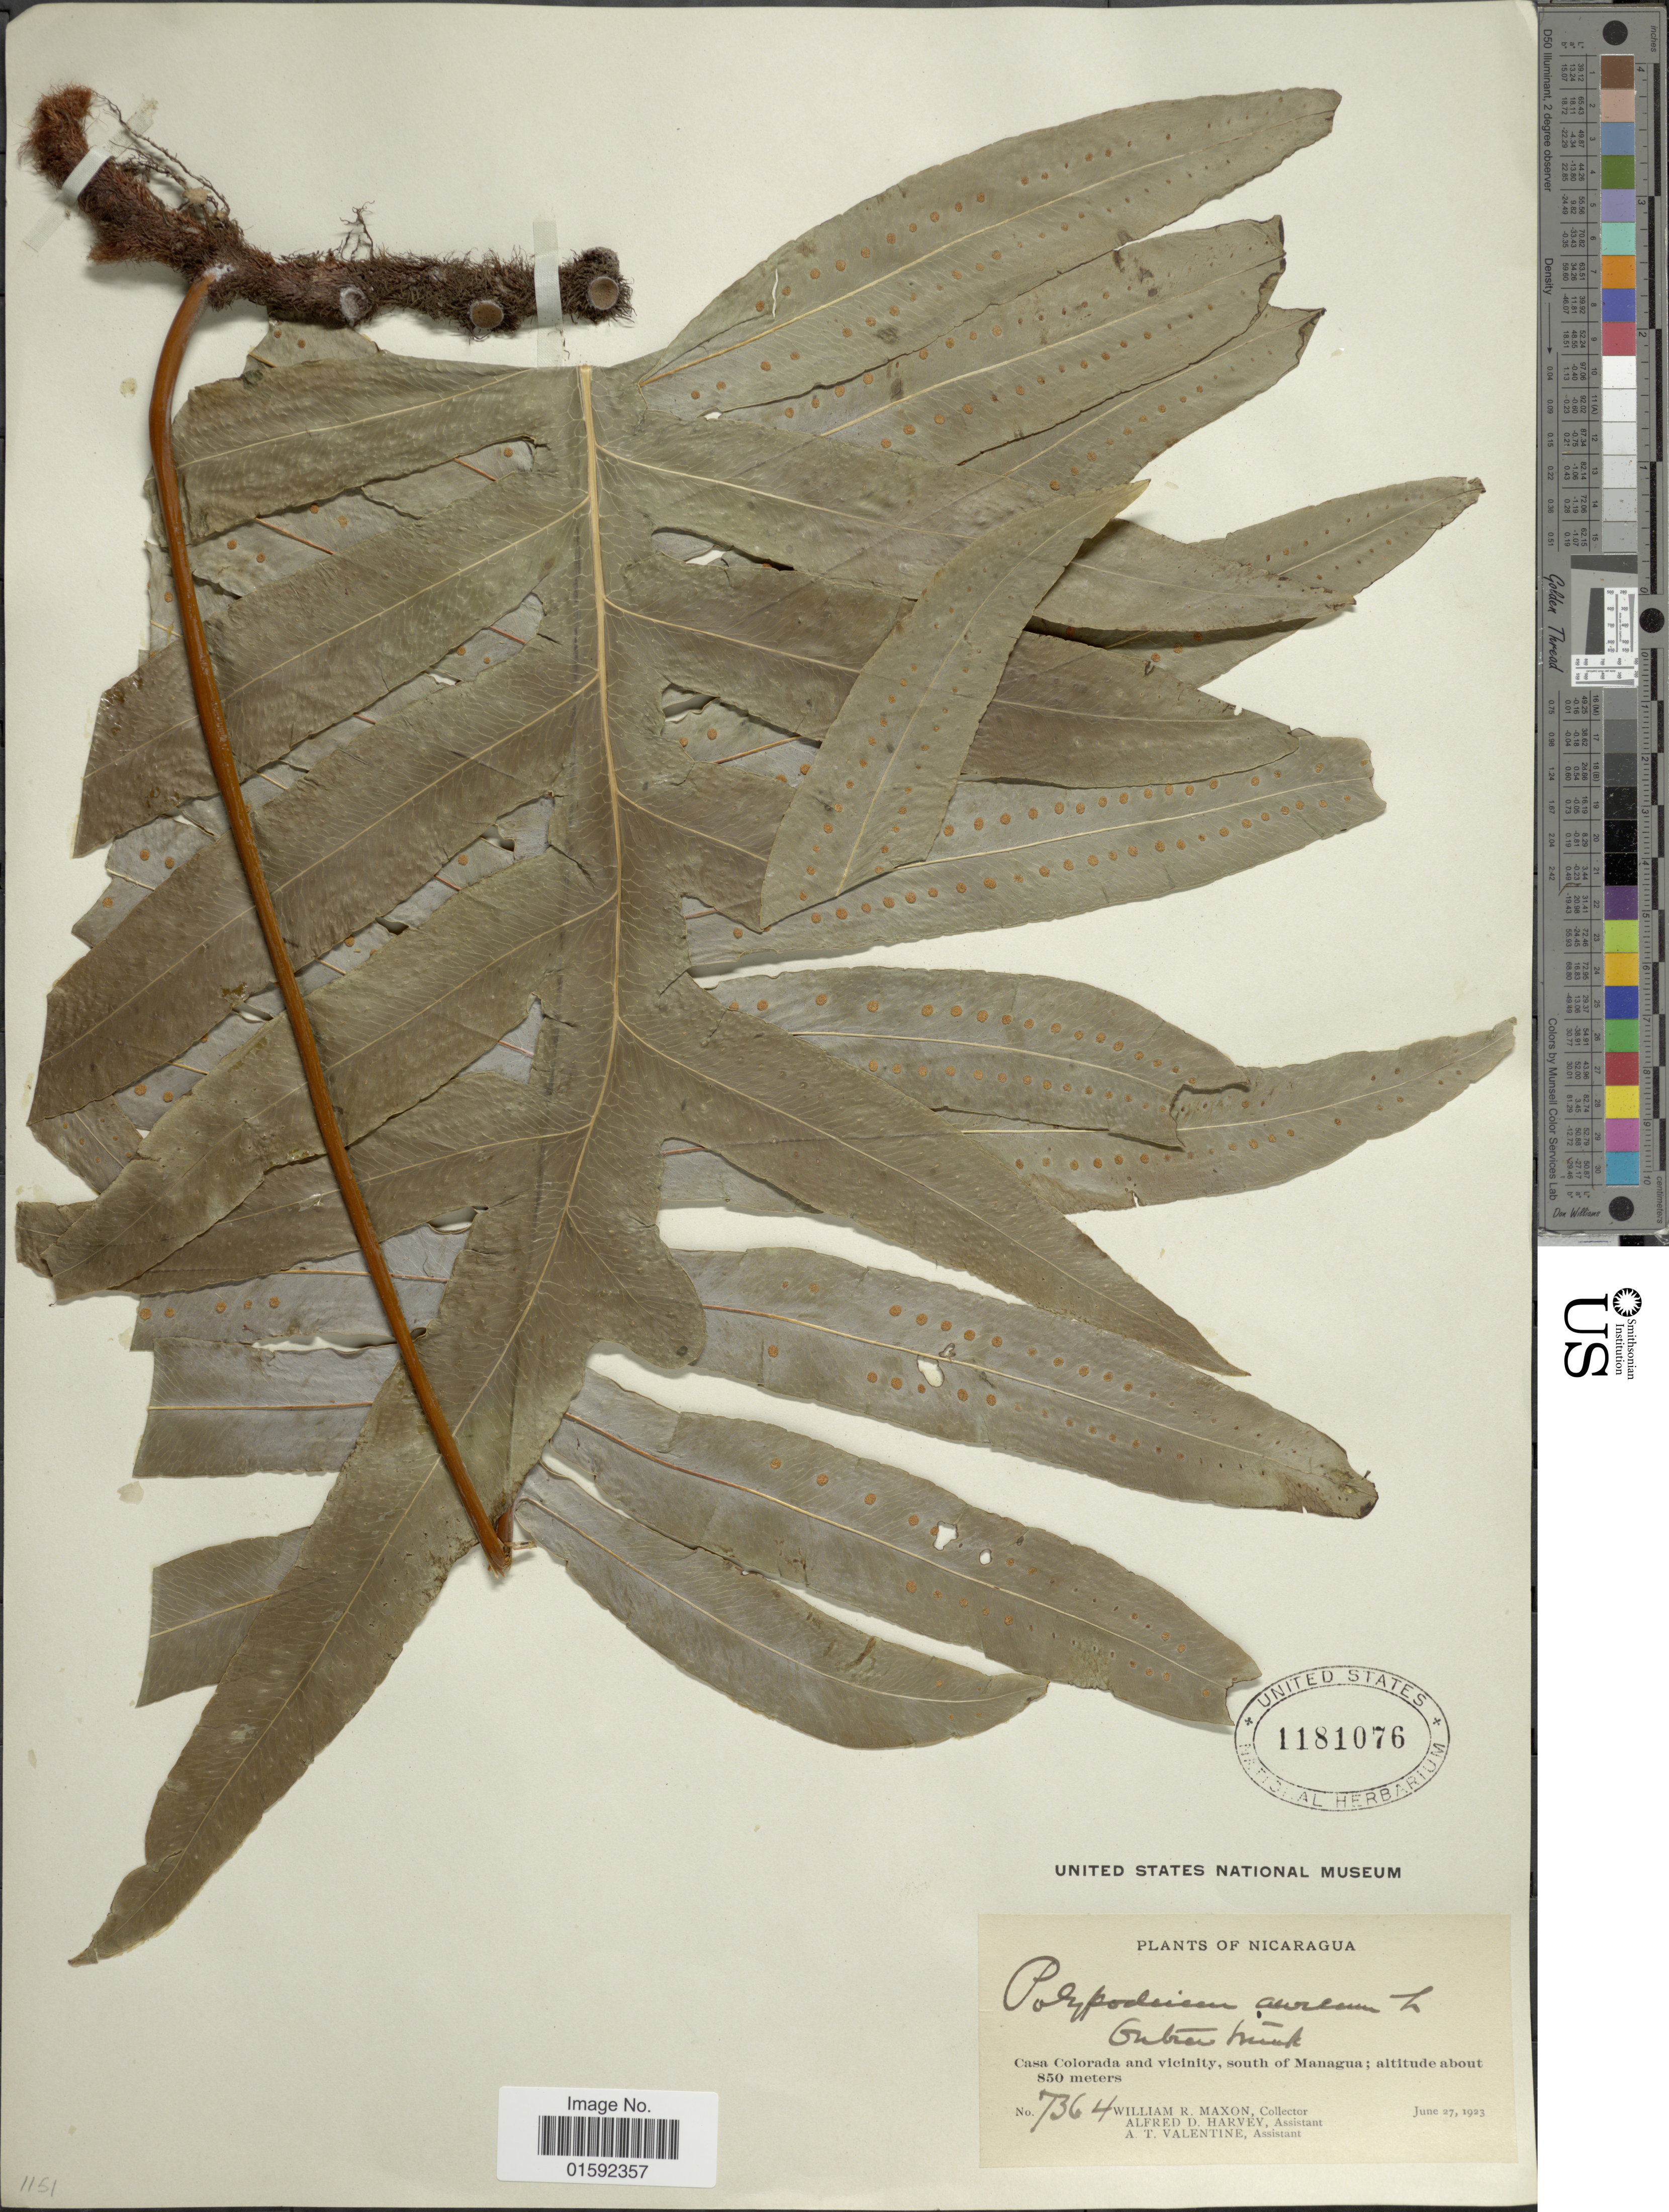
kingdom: Plantae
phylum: Tracheophyta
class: Polypodiopsida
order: Polypodiales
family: Polypodiaceae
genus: Phlebodium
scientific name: Phlebodium pseudoaureum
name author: (Cav.) Lellinger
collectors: W. R. Maxon, A. D. Harvey & A. Valentine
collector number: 7364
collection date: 1923-06-27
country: Nicaragua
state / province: Managua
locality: Nicaragua, Casa Colorado and vicinity, south of Managua.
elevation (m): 850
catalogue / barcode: US 1181076